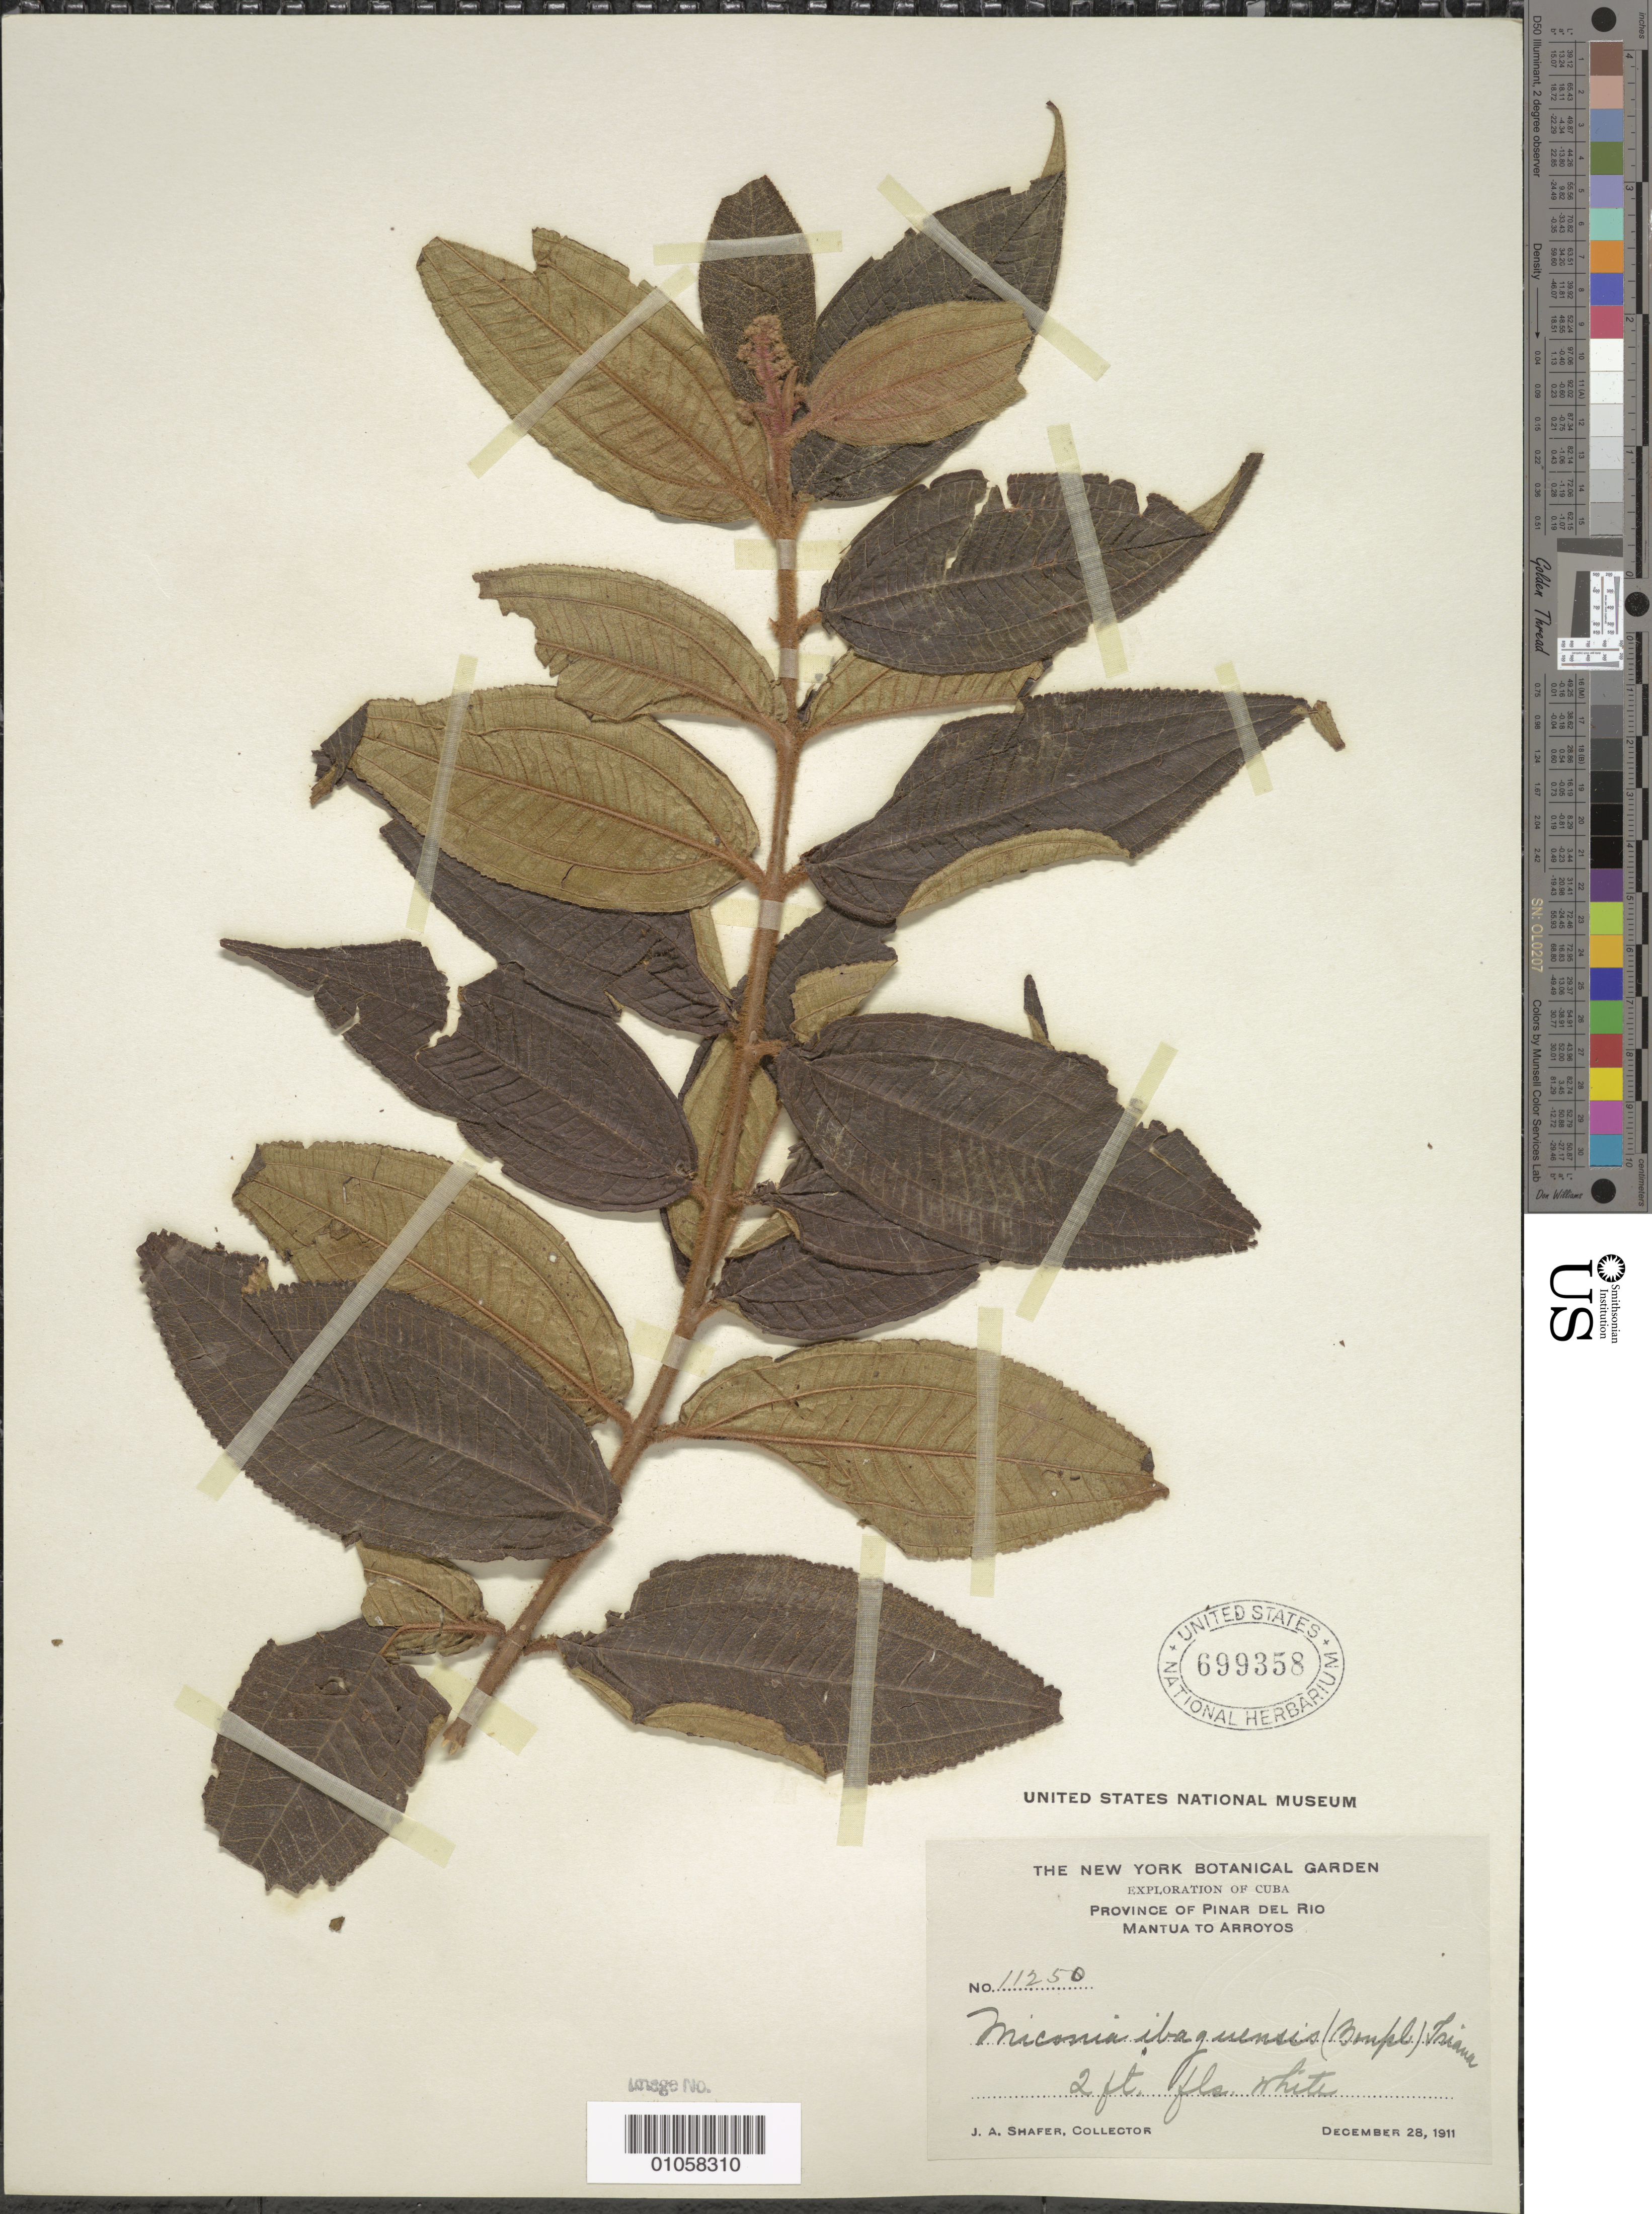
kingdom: Plantae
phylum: Tracheophyta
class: Magnoliopsida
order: Myrtales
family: Melastomataceae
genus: Miconia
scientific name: Miconia ibaguensis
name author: (Bonpl.) Triana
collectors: J. A. Shafer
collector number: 11250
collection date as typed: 28 Dec 1911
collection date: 1911-12-28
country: Cuba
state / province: Pinar del Río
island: Cuba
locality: Mantua to Arroyos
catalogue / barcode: US 699358